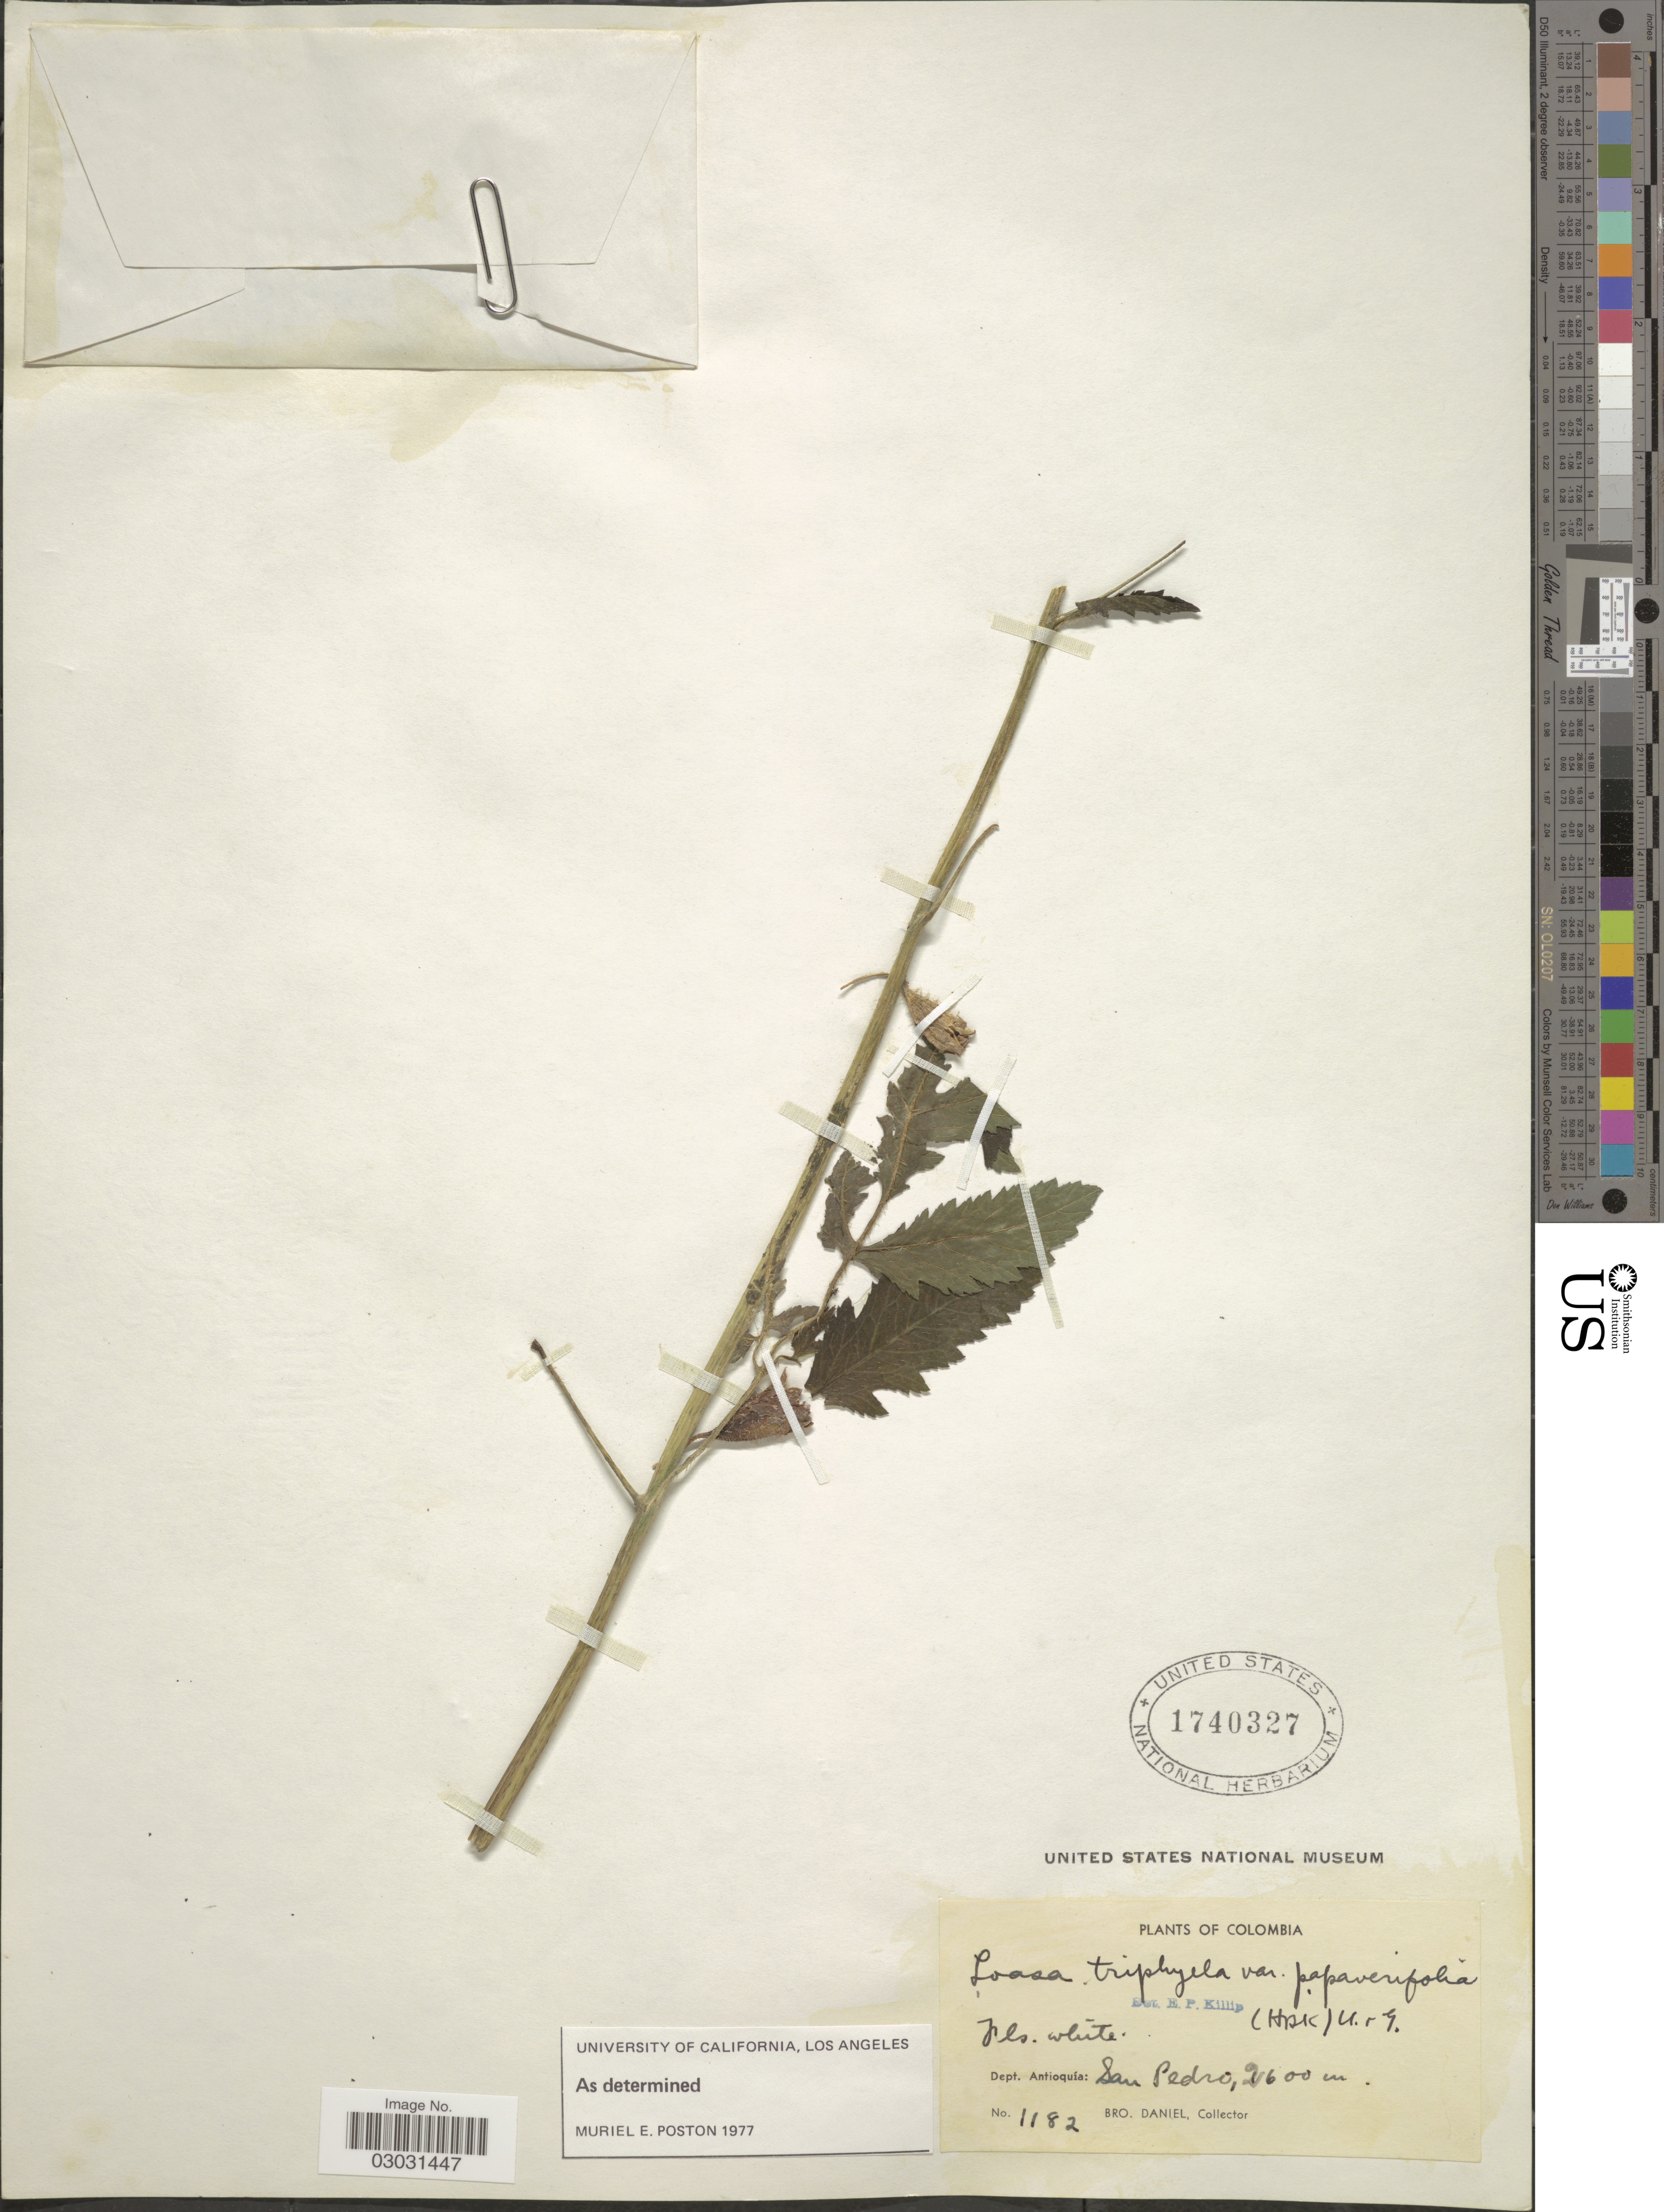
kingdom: Plantae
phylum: Tracheophyta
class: Magnoliopsida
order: Cornales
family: Loasaceae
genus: Nasa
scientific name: Nasa triphylla subsp. papaverifolia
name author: (Kunth) Weigand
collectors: Bro. Daniel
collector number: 1182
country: Colombia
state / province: Antioquia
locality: Dept. Antioquía: San Pedro.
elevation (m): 2600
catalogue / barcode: US 1740327